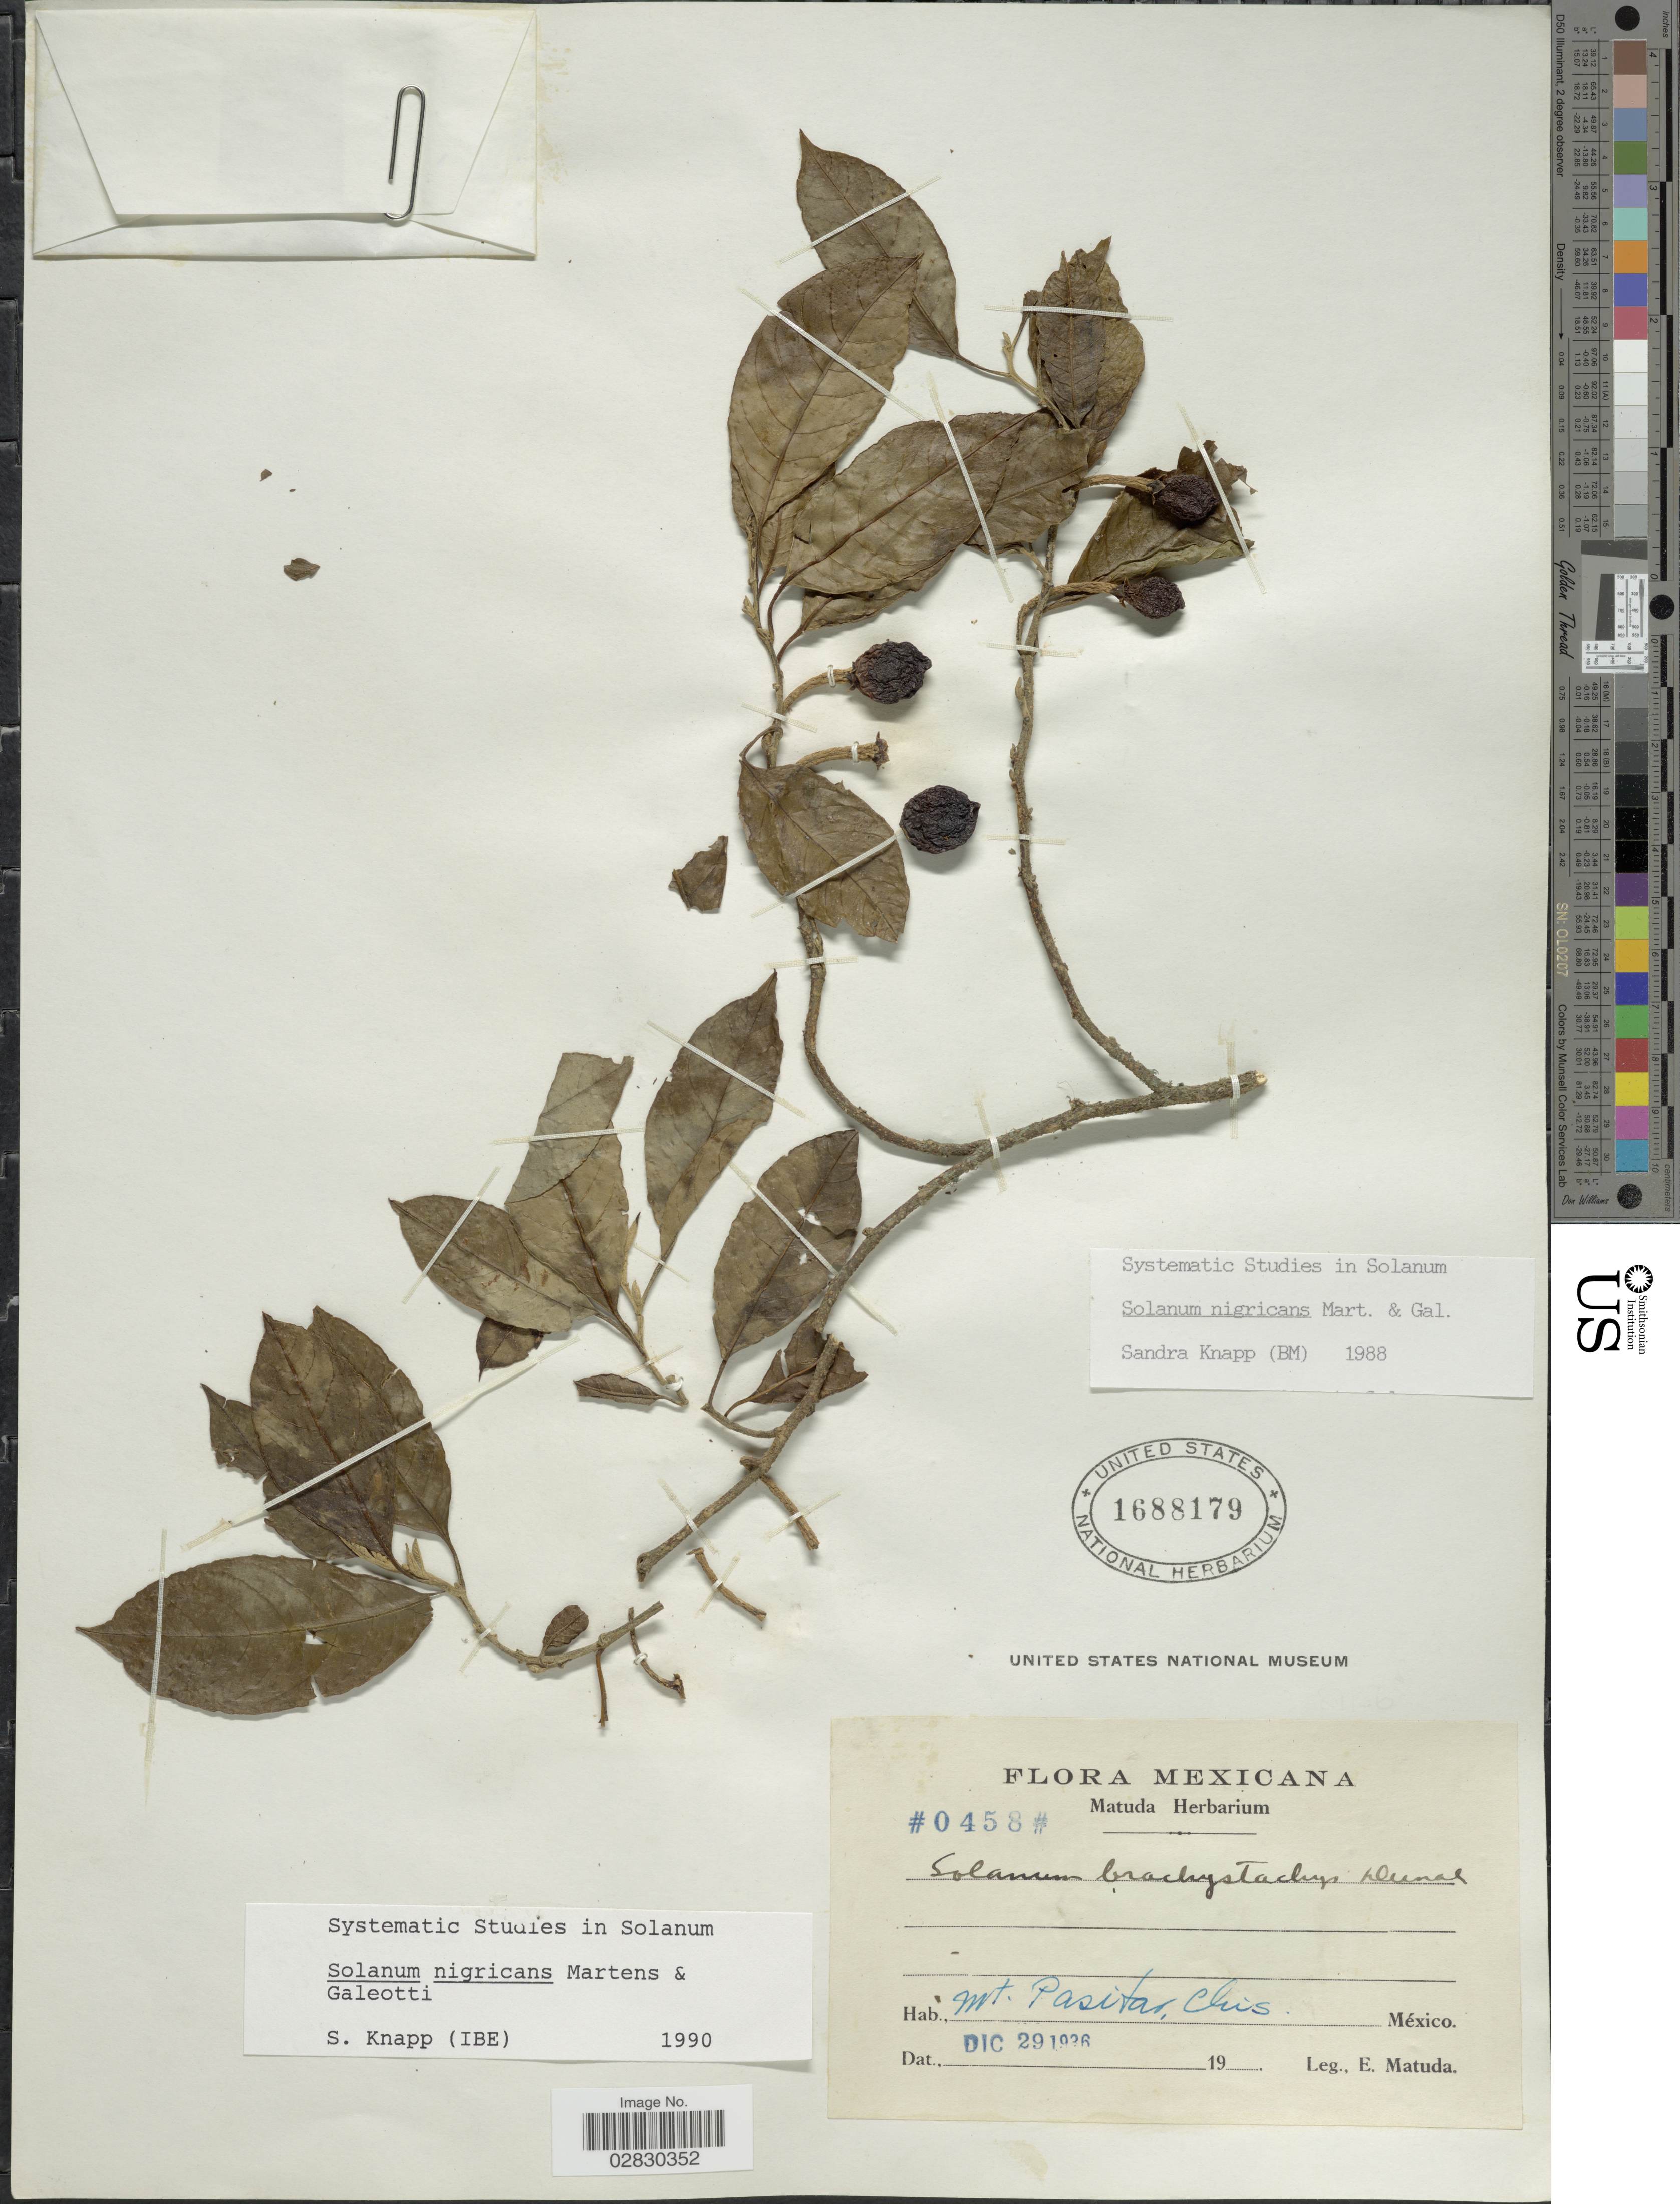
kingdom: Plantae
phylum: Tracheophyta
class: Magnoliopsida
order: Solanales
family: Solanaceae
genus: Solanum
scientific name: Solanum nigricans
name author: M. Martens & Galeotti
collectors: E. Matuda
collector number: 0458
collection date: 1936-12-29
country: Mexico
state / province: Chiapas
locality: Mt. Pasitar, Chis.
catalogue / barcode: US 1688179